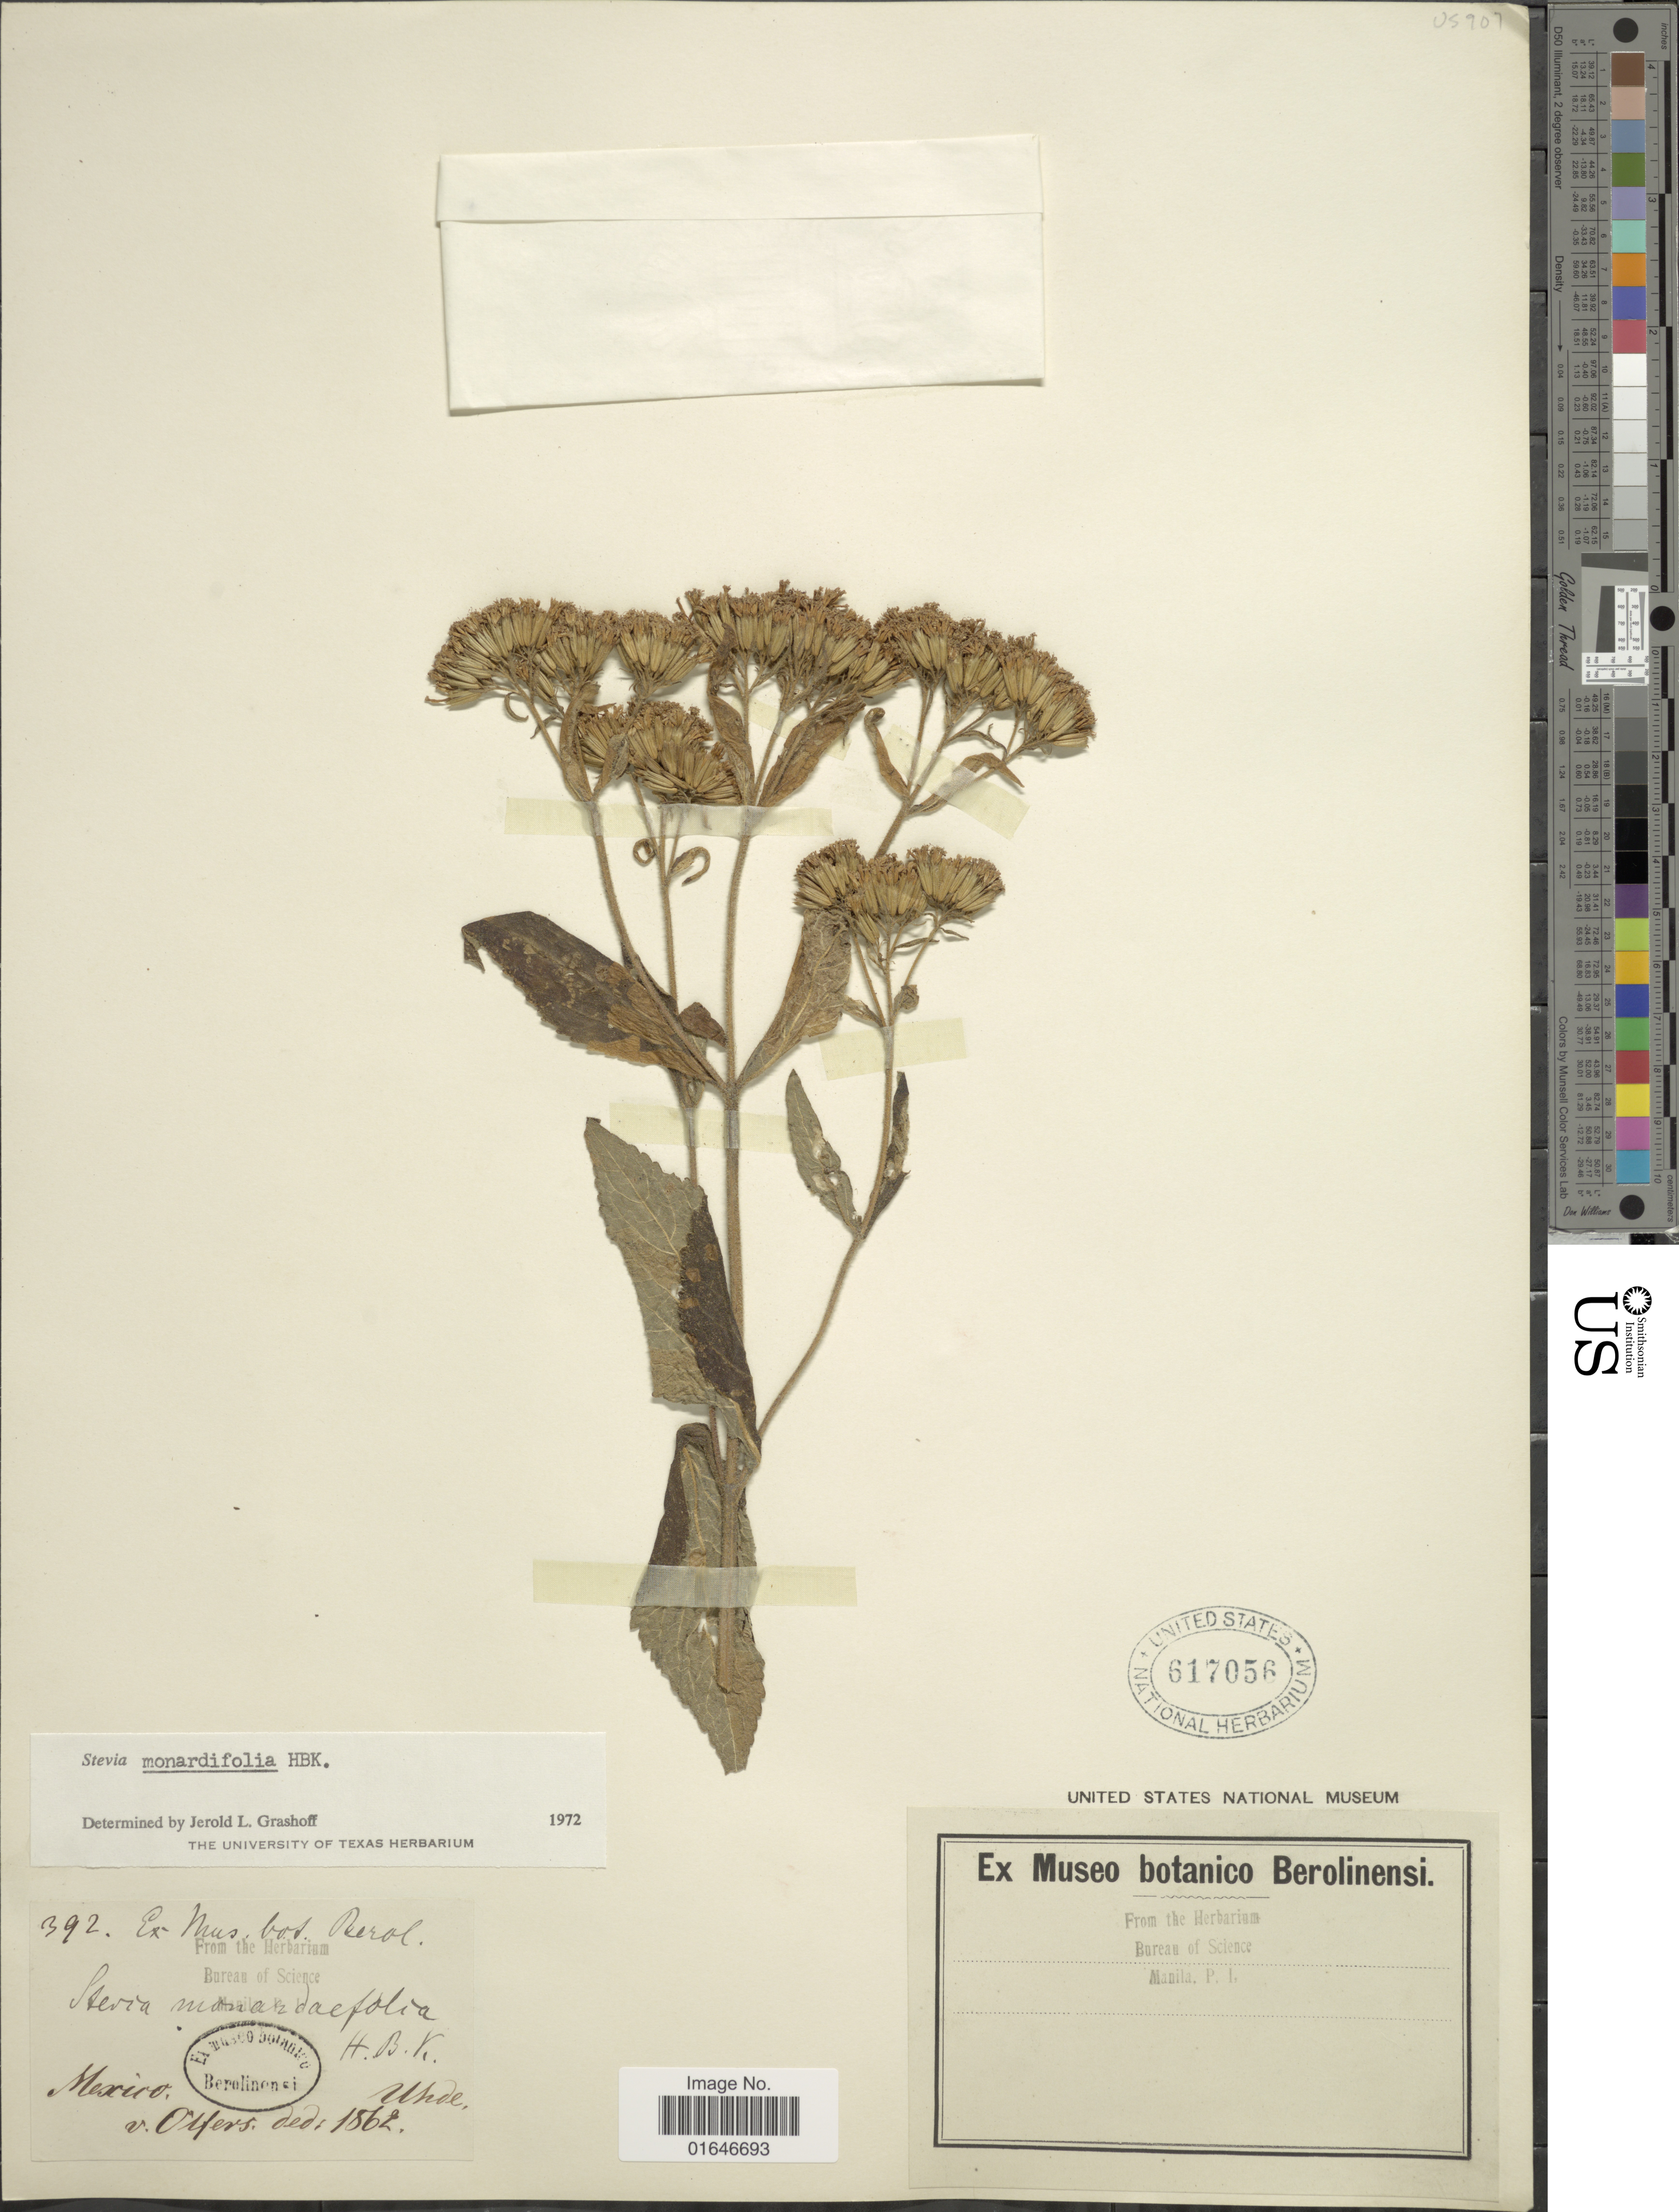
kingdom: Plantae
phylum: Tracheophyta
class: Magnoliopsida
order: Asterales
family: Asteraceae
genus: Stevia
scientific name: Stevia monardifolia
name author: Kunth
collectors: C. A. Uhde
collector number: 392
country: Mexico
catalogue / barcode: US 617056